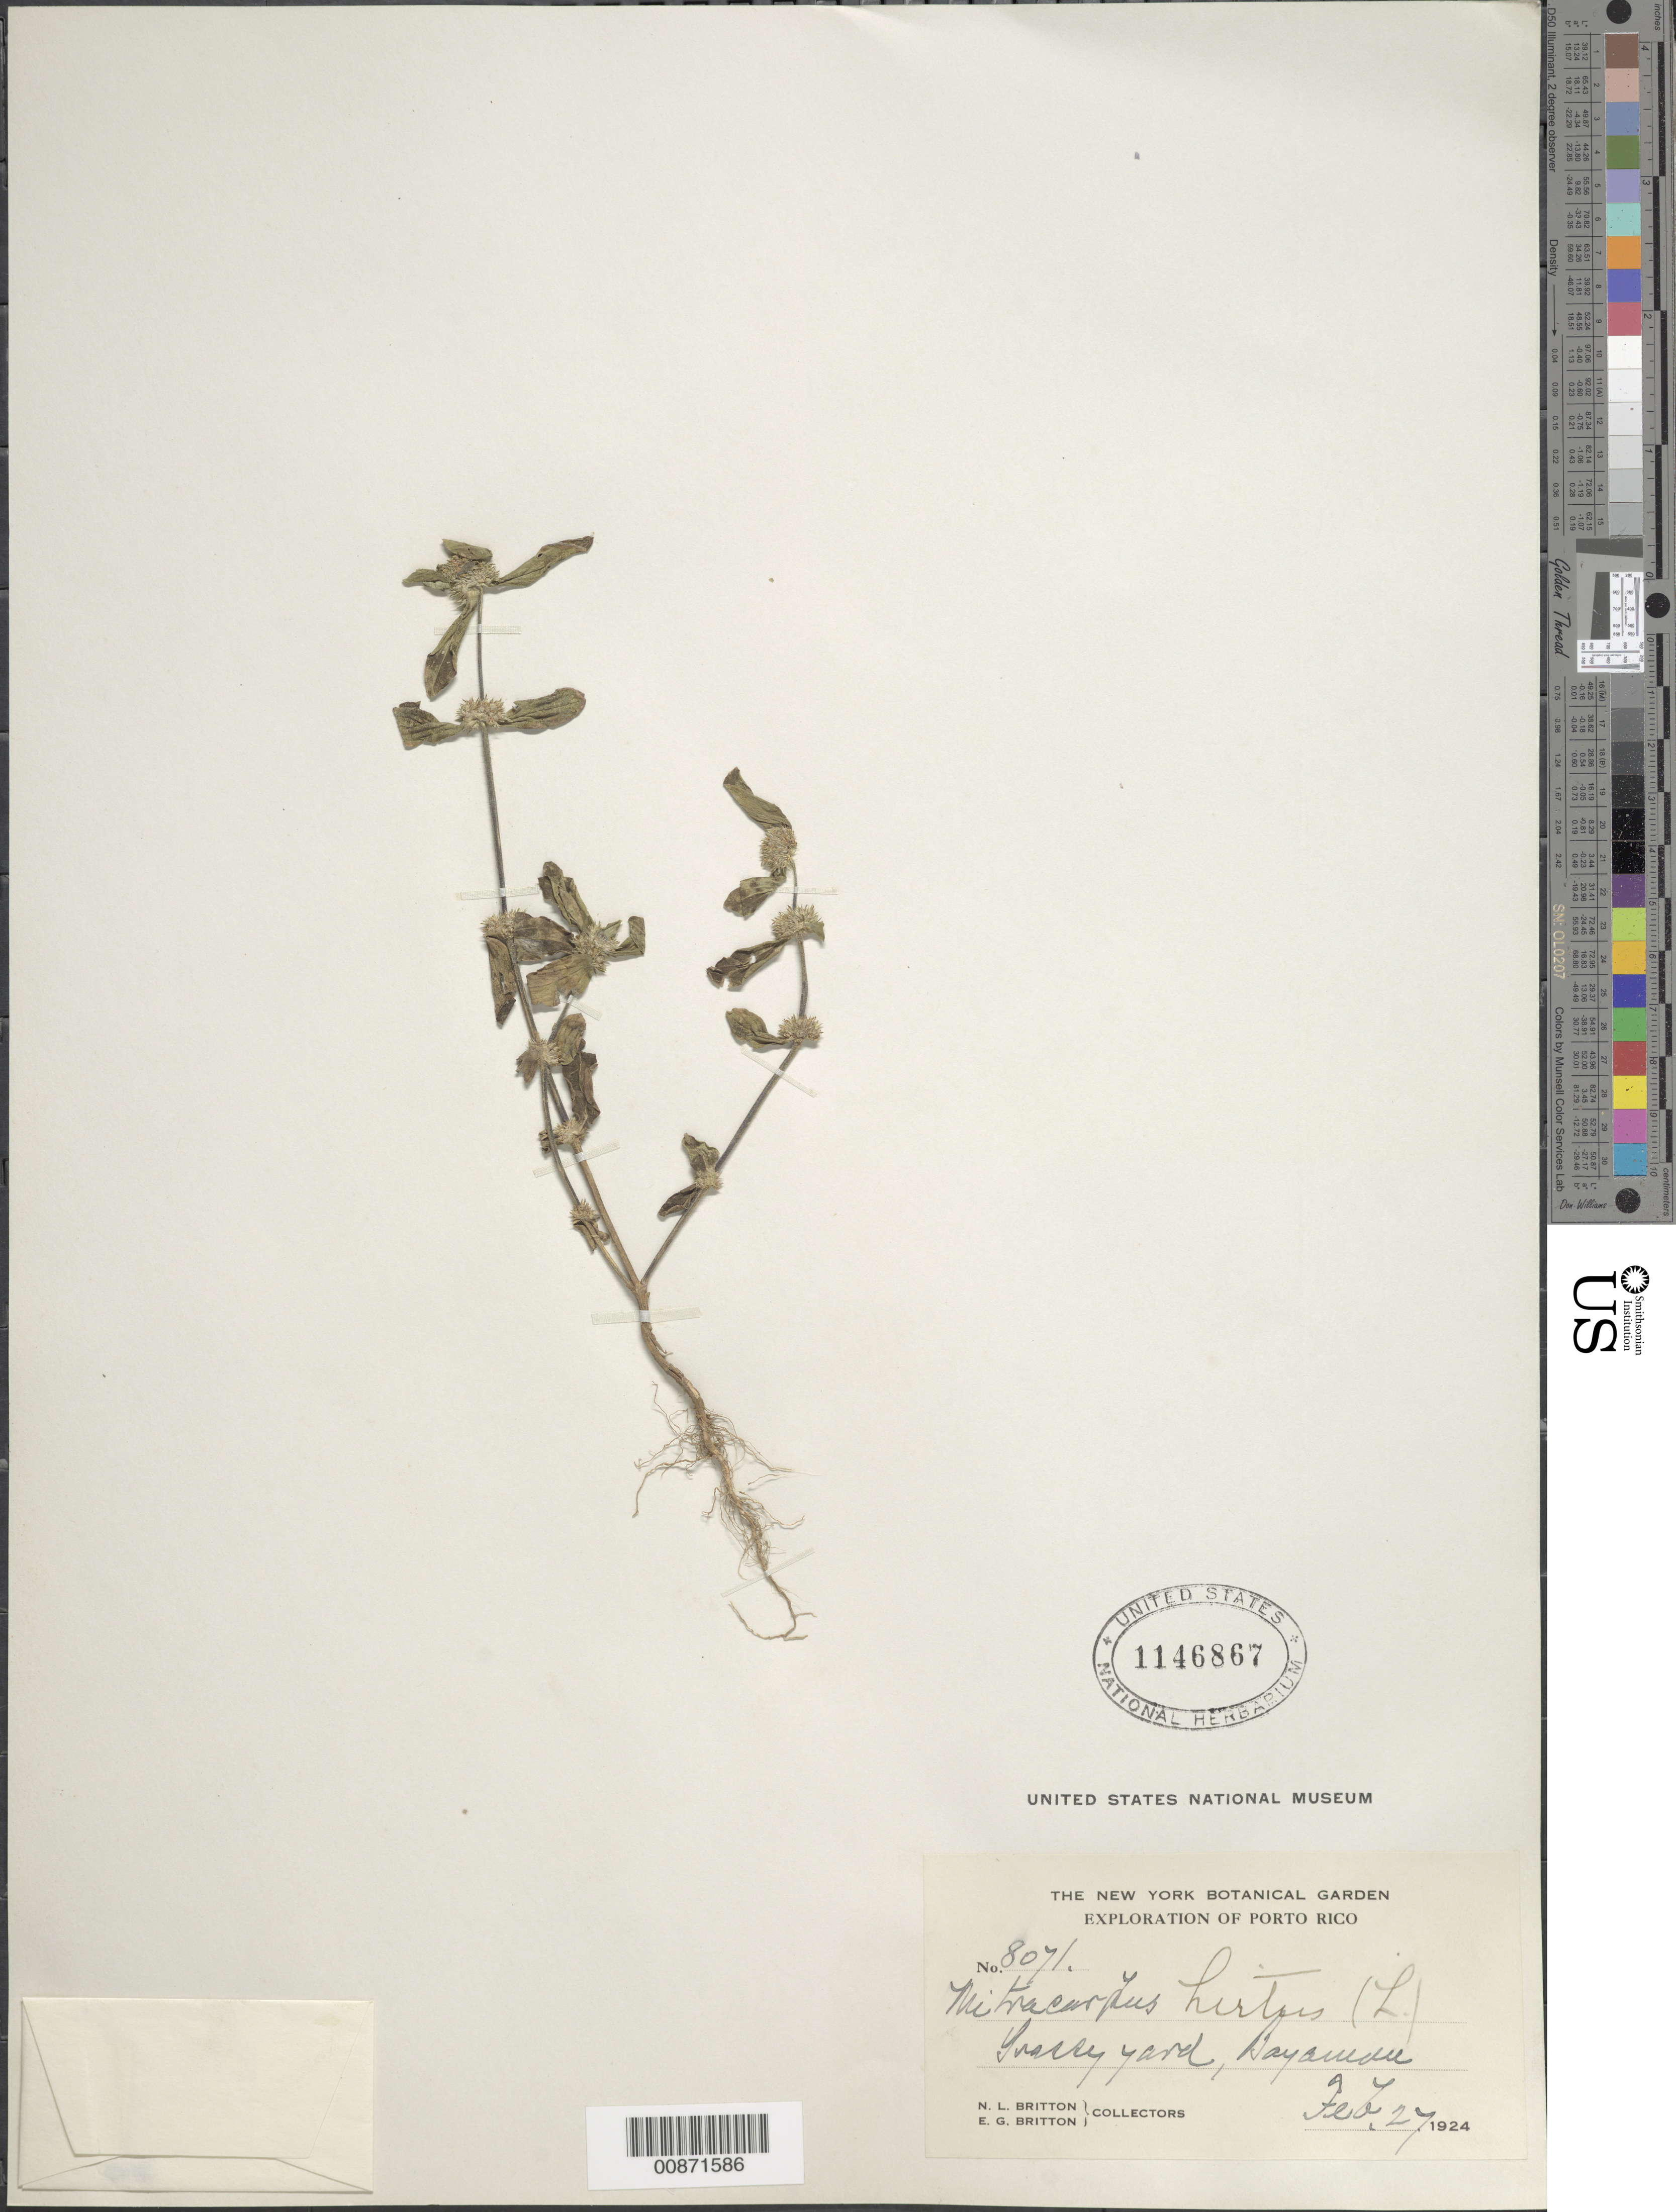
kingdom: Plantae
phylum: Tracheophyta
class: Magnoliopsida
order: Gentianales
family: Rubiaceae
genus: Mitracarpus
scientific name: Mitracarpus hirtus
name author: (L.) DC.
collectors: N. Britton & E. G. Britton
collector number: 8071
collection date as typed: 27 Feb 1924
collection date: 1924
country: Puerto Rico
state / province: Bayamón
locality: Bayamau (sp?)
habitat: Grassy yard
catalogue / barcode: US 1146867